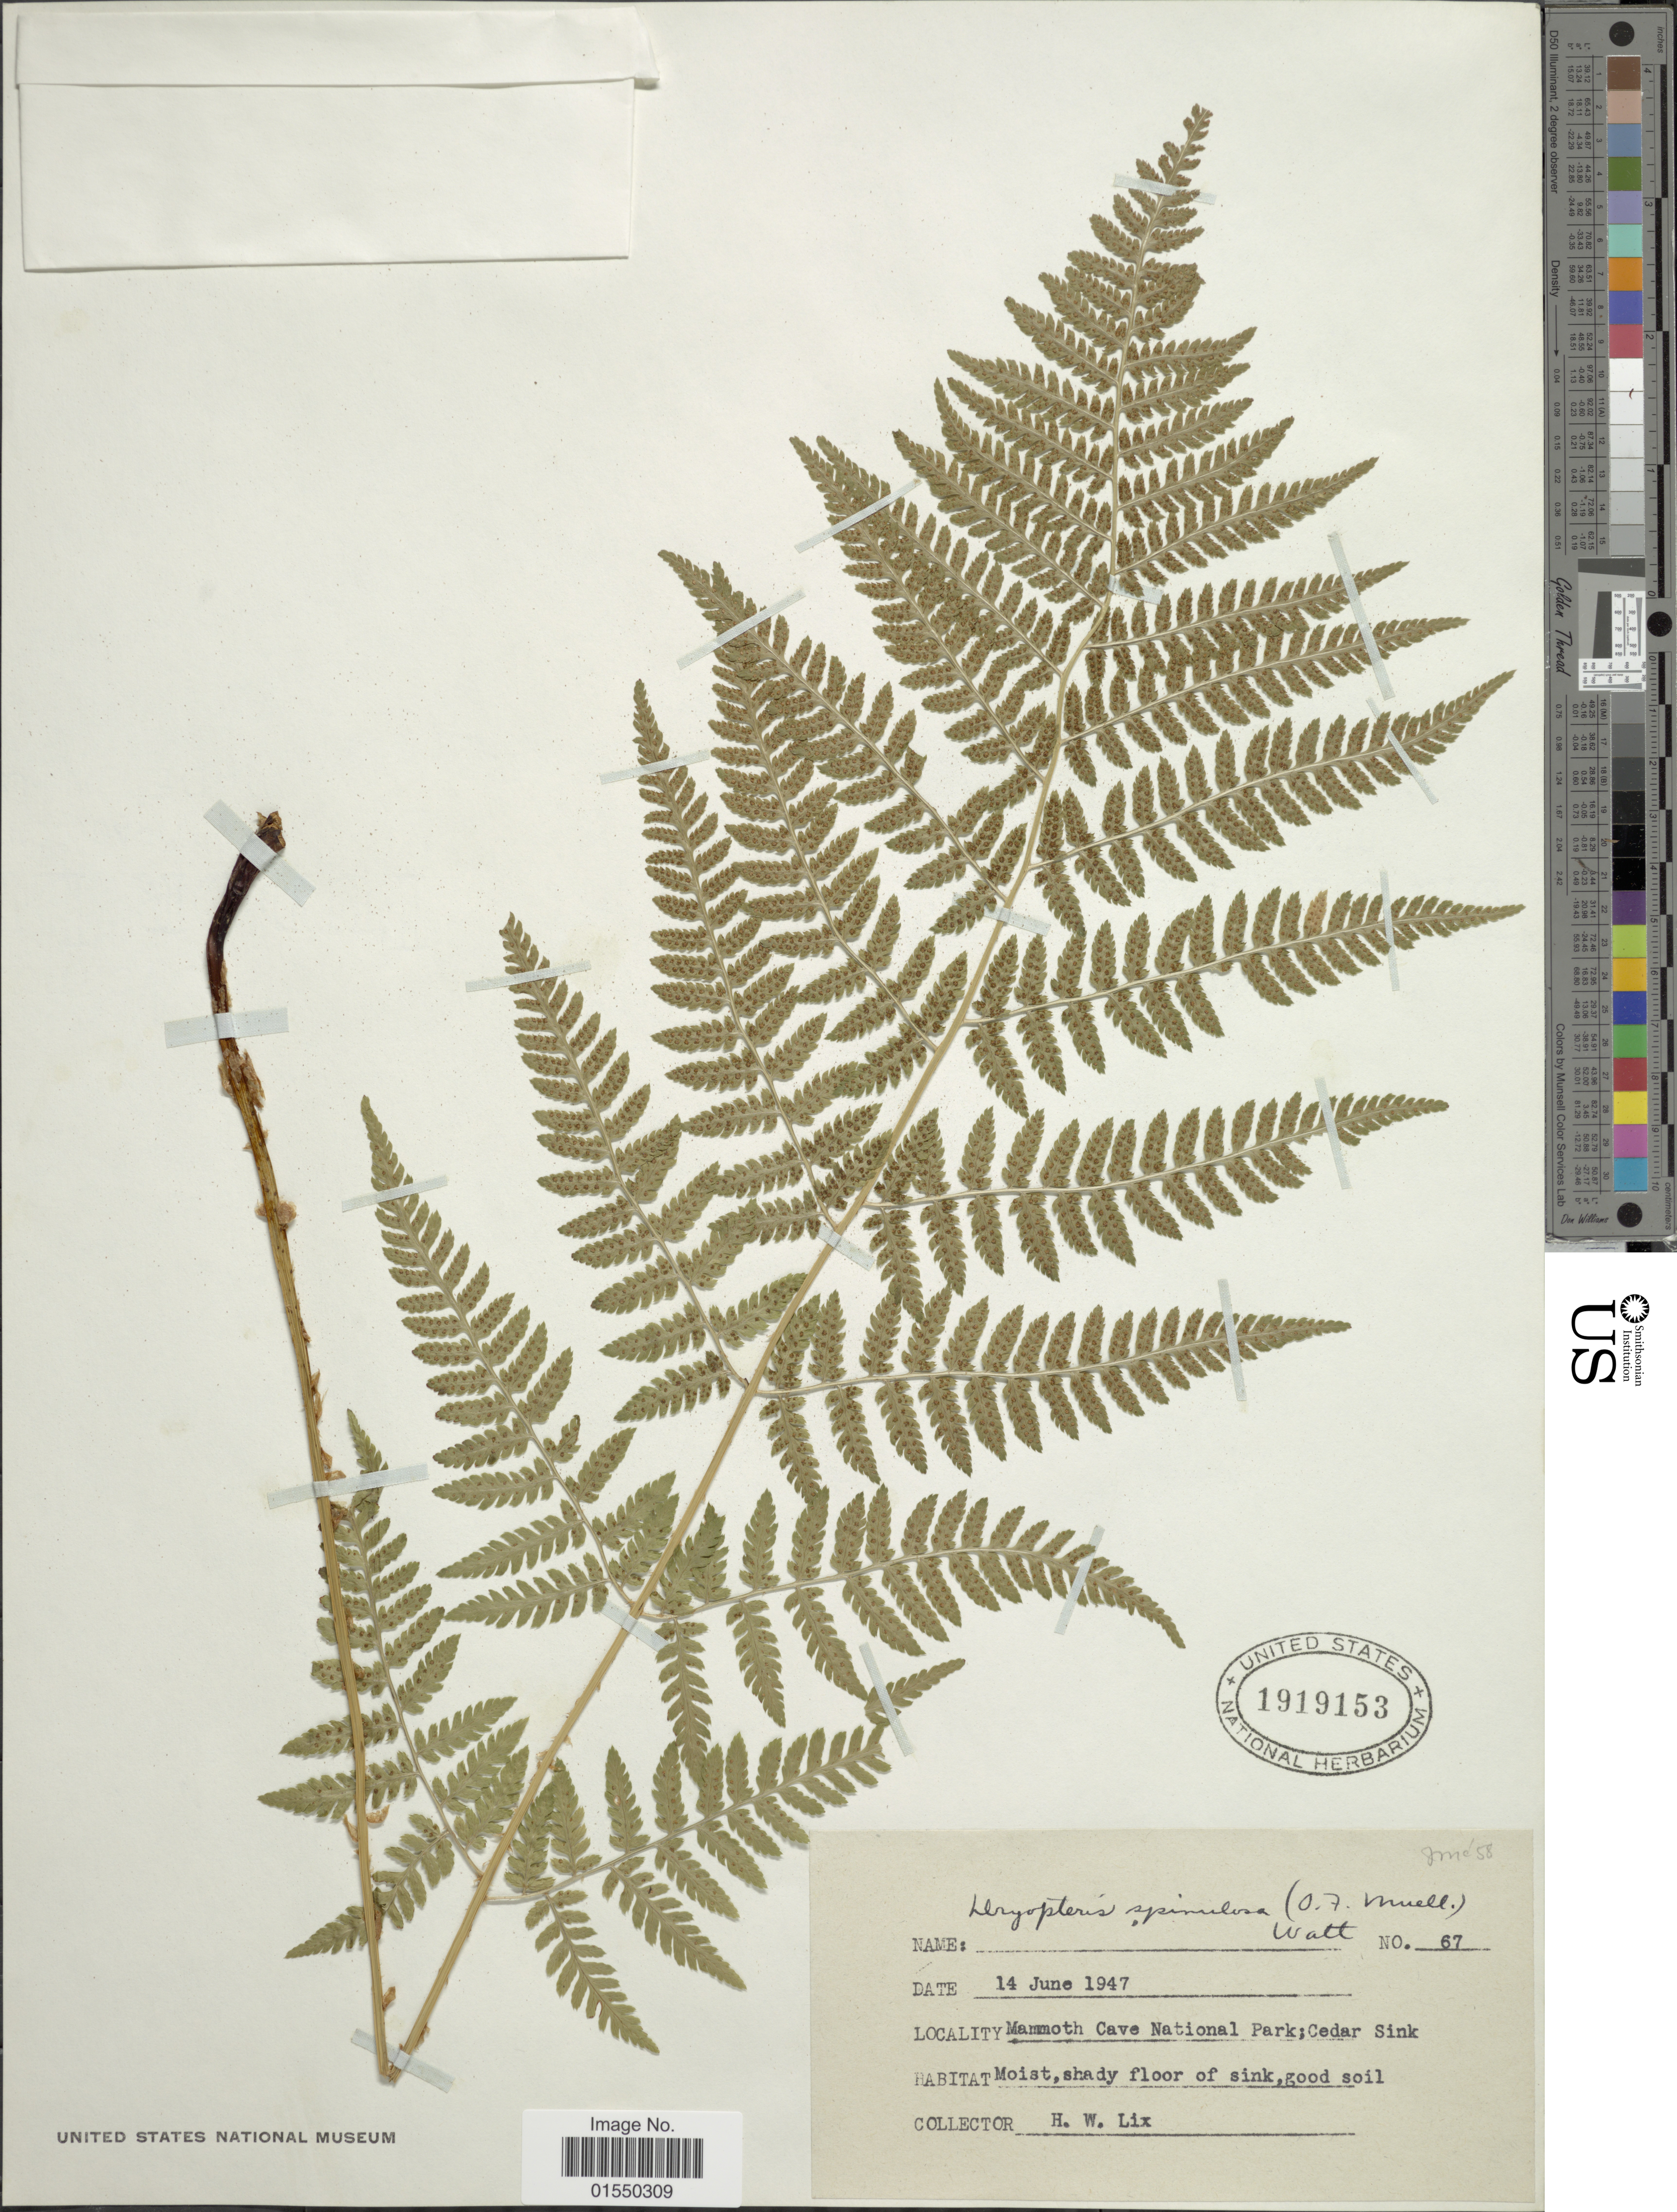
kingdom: Plantae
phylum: Tracheophyta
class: Polypodiopsida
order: Polypodiales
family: Dryopteridaceae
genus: Dryopteris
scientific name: Dryopteris carthusiana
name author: (Villars) H.P. Fuchs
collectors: H. W. Lix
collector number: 67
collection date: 1947-06-14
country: United States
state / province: Kentucky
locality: Mammoth Cave National Park; Cedar Sink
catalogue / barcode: US 1919153